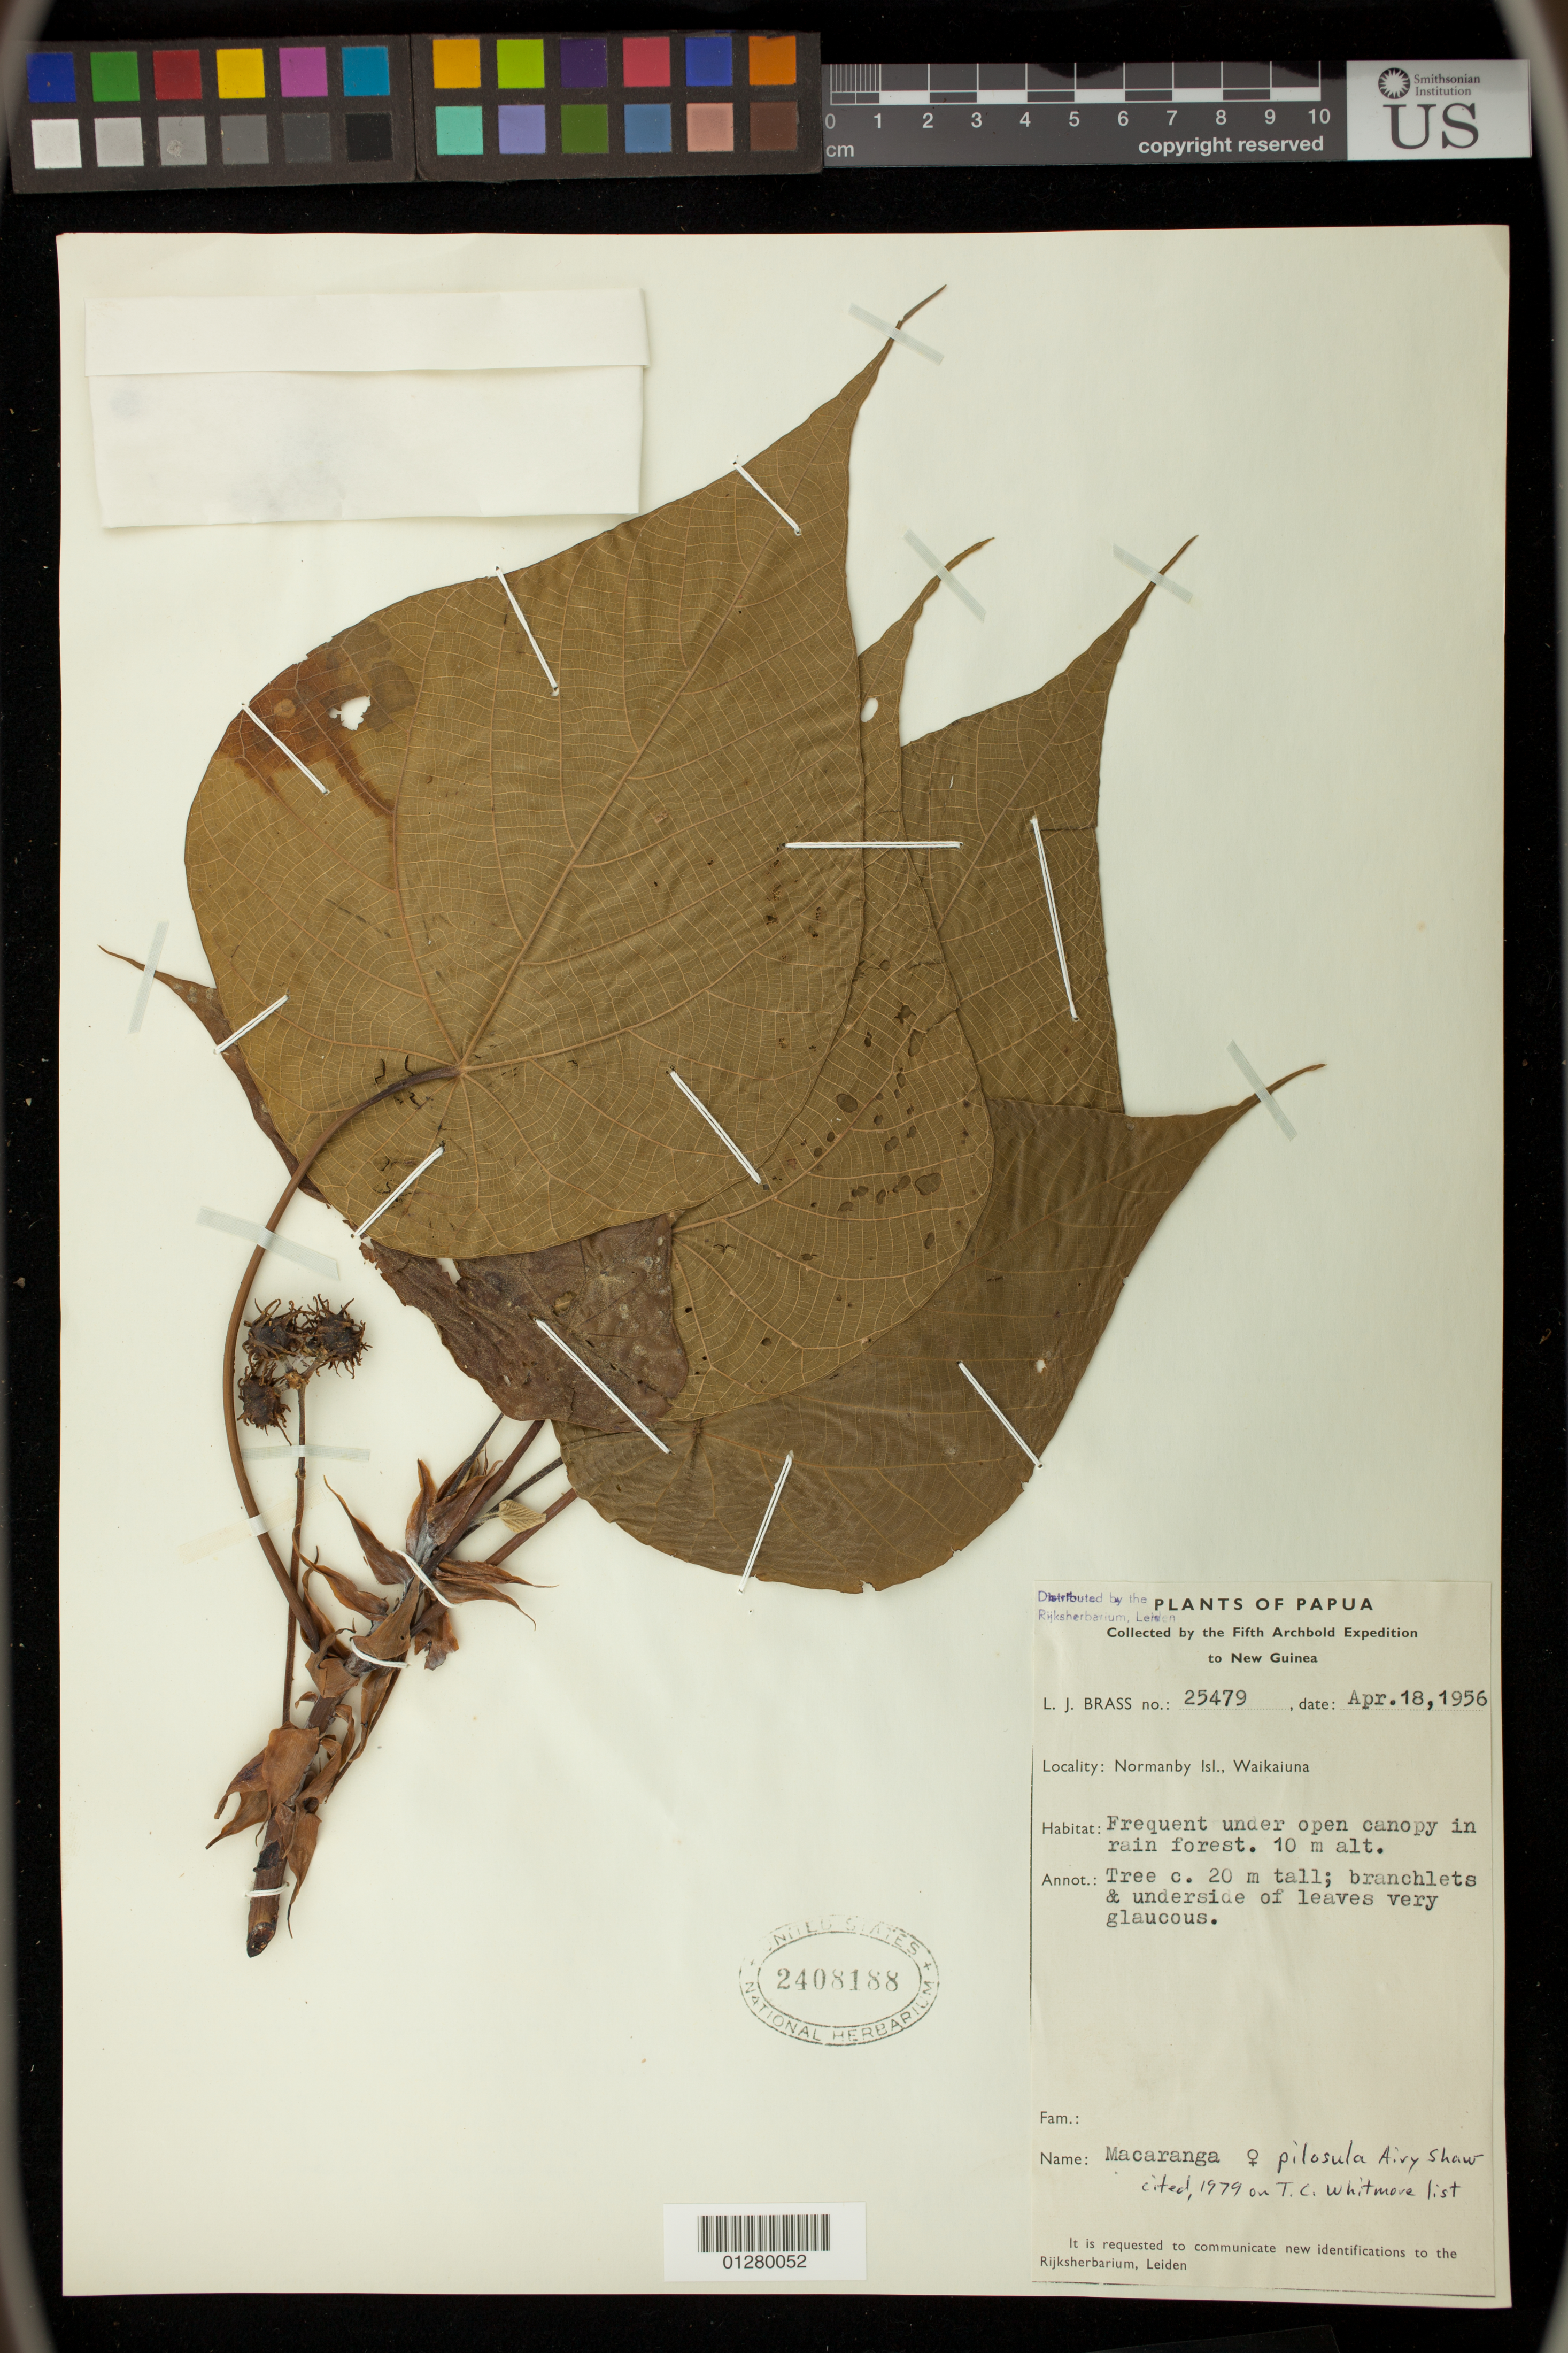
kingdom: Plantae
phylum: Tracheophyta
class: Magnoliopsida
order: Malpighiales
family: Euphorbiaceae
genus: Macaranga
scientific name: Macaranga pilosula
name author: Airy Shaw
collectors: L. J. Brass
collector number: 25479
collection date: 1956-04-18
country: Papua New Guinea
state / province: Milne Bay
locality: Normanby Isl., Waikaiuna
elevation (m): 10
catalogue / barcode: US 2408188